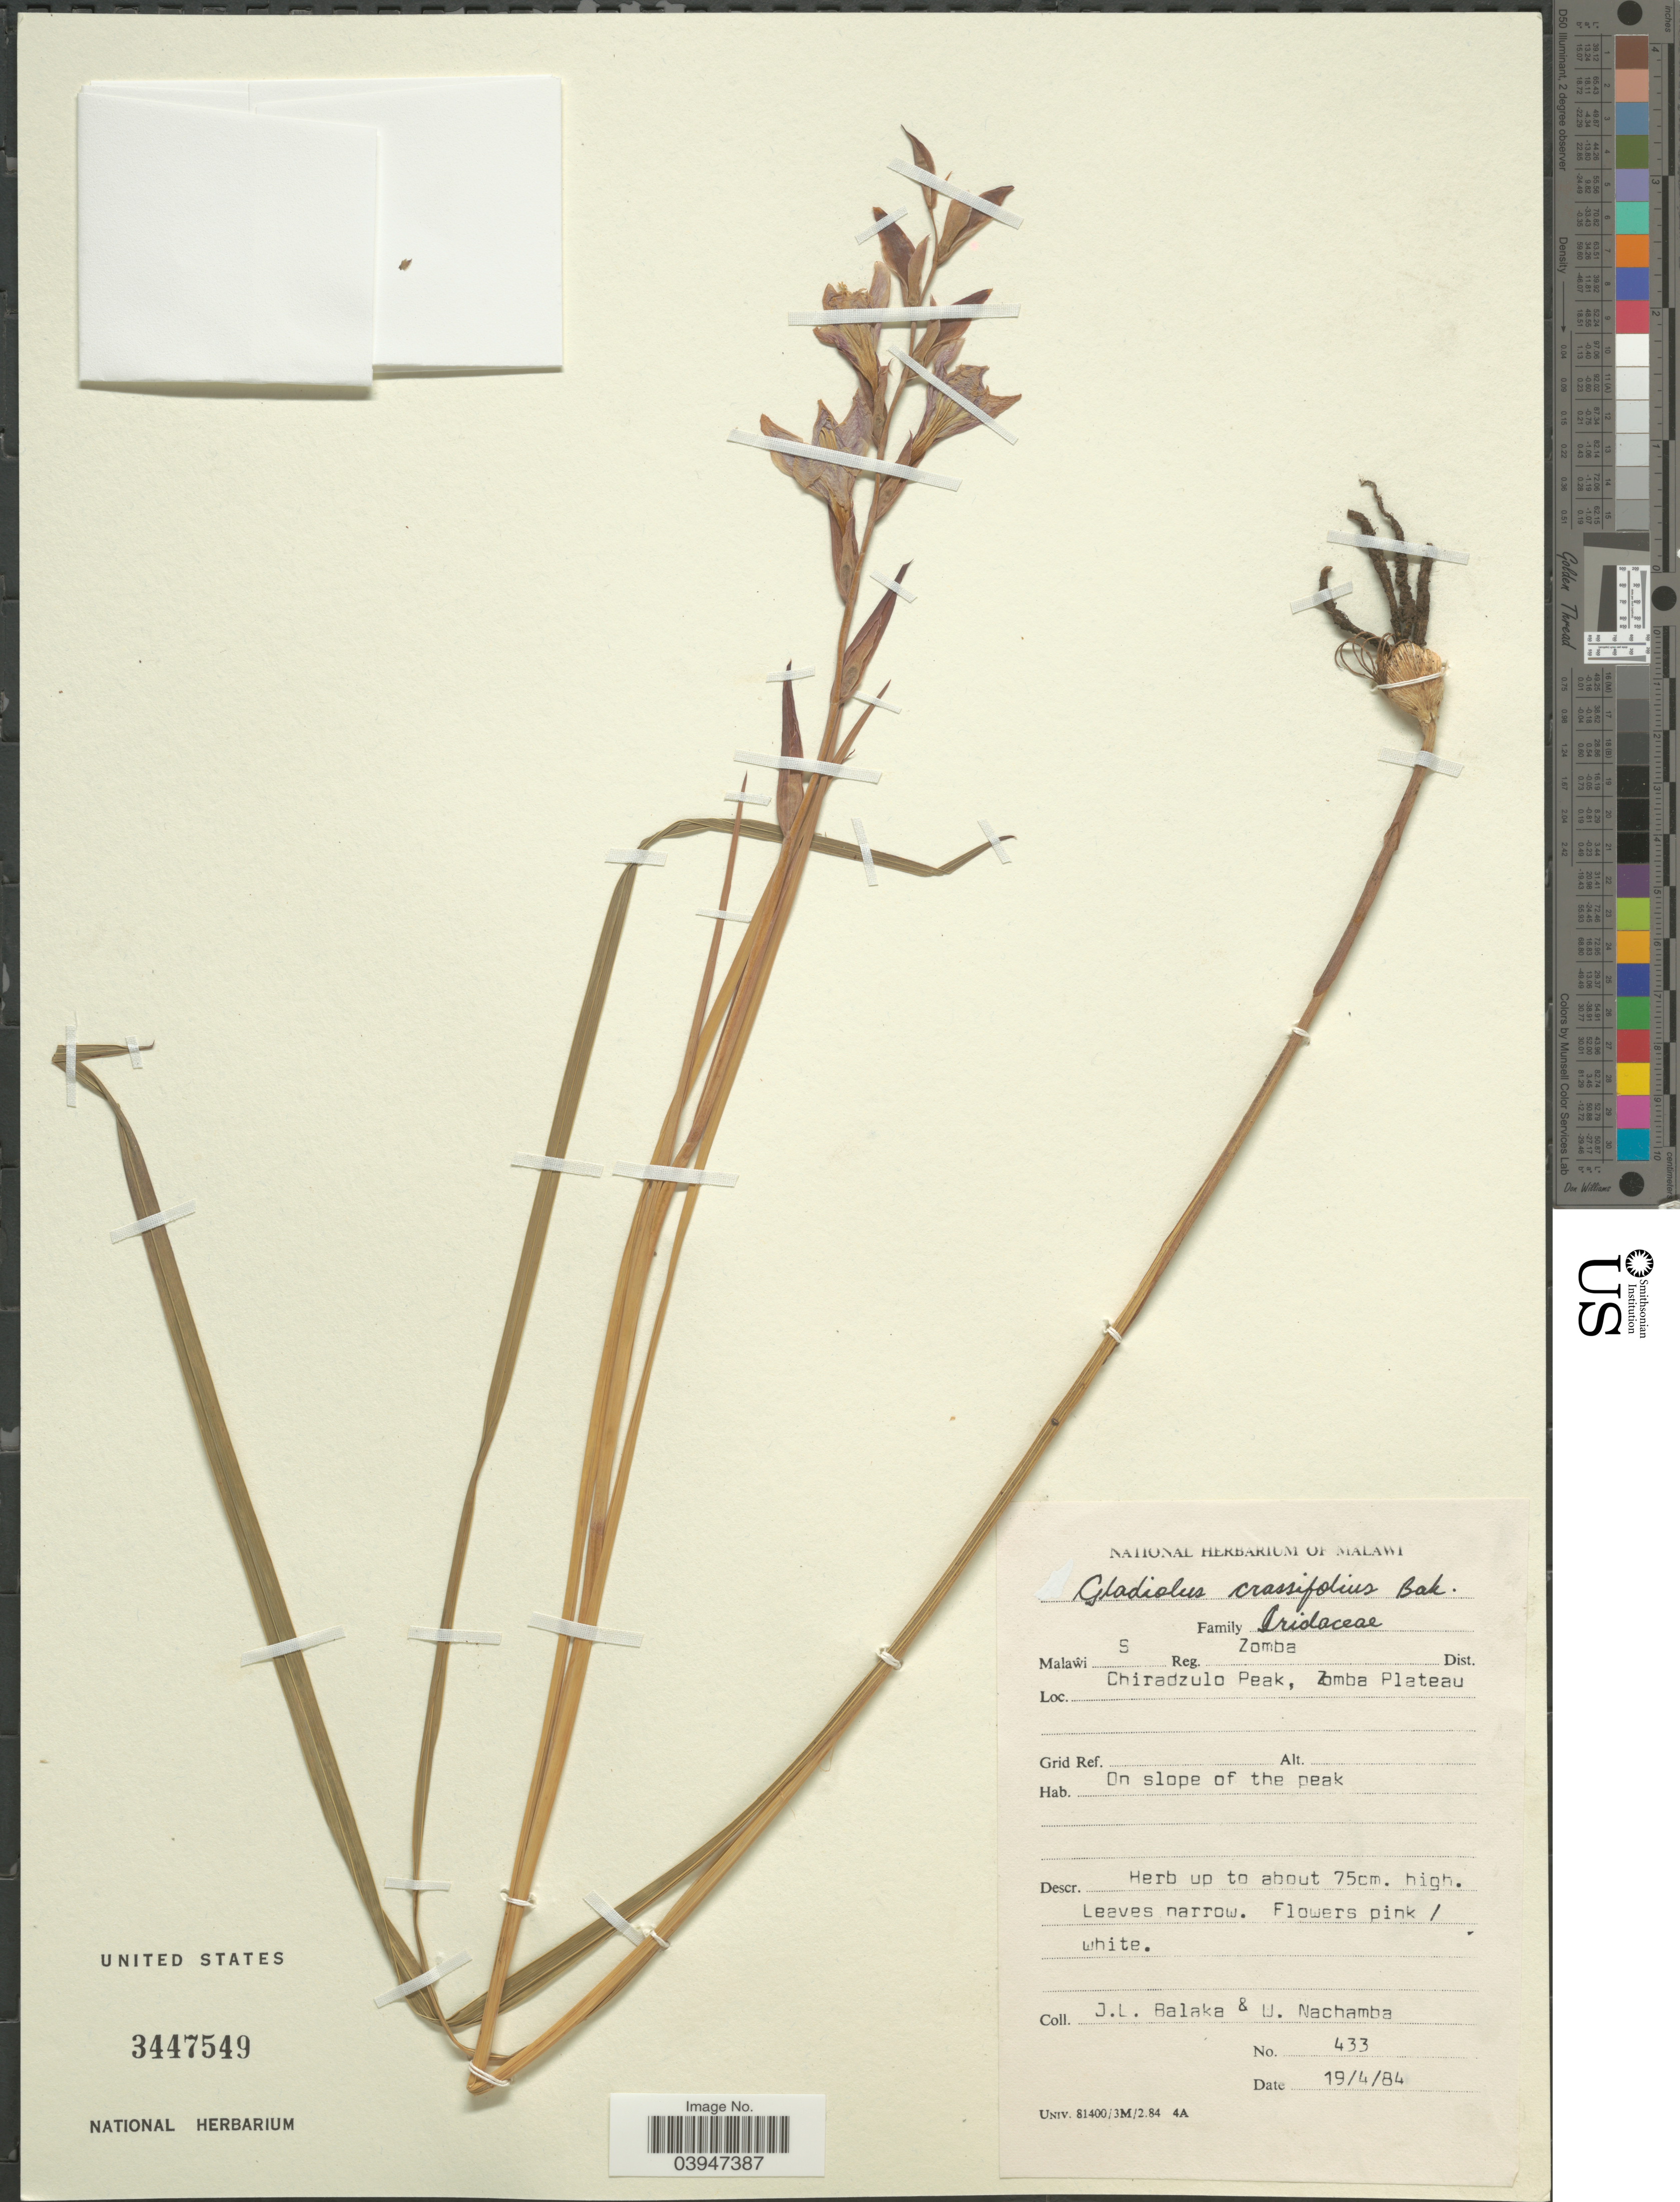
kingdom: Plantae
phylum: Tracheophyta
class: Liliopsida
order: Asparagales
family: Iridaceae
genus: Gladiolus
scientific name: Gladiolus crassifolius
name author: Baker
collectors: J. Balaka & W. Nachamba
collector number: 433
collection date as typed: Transcribed d/m/y: 19/4/84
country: Malawi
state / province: Southern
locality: S Reg. Zomba Dist. Chiradzulo Peak, Zomba Plateau. On slope of the peak.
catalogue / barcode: US 3447549